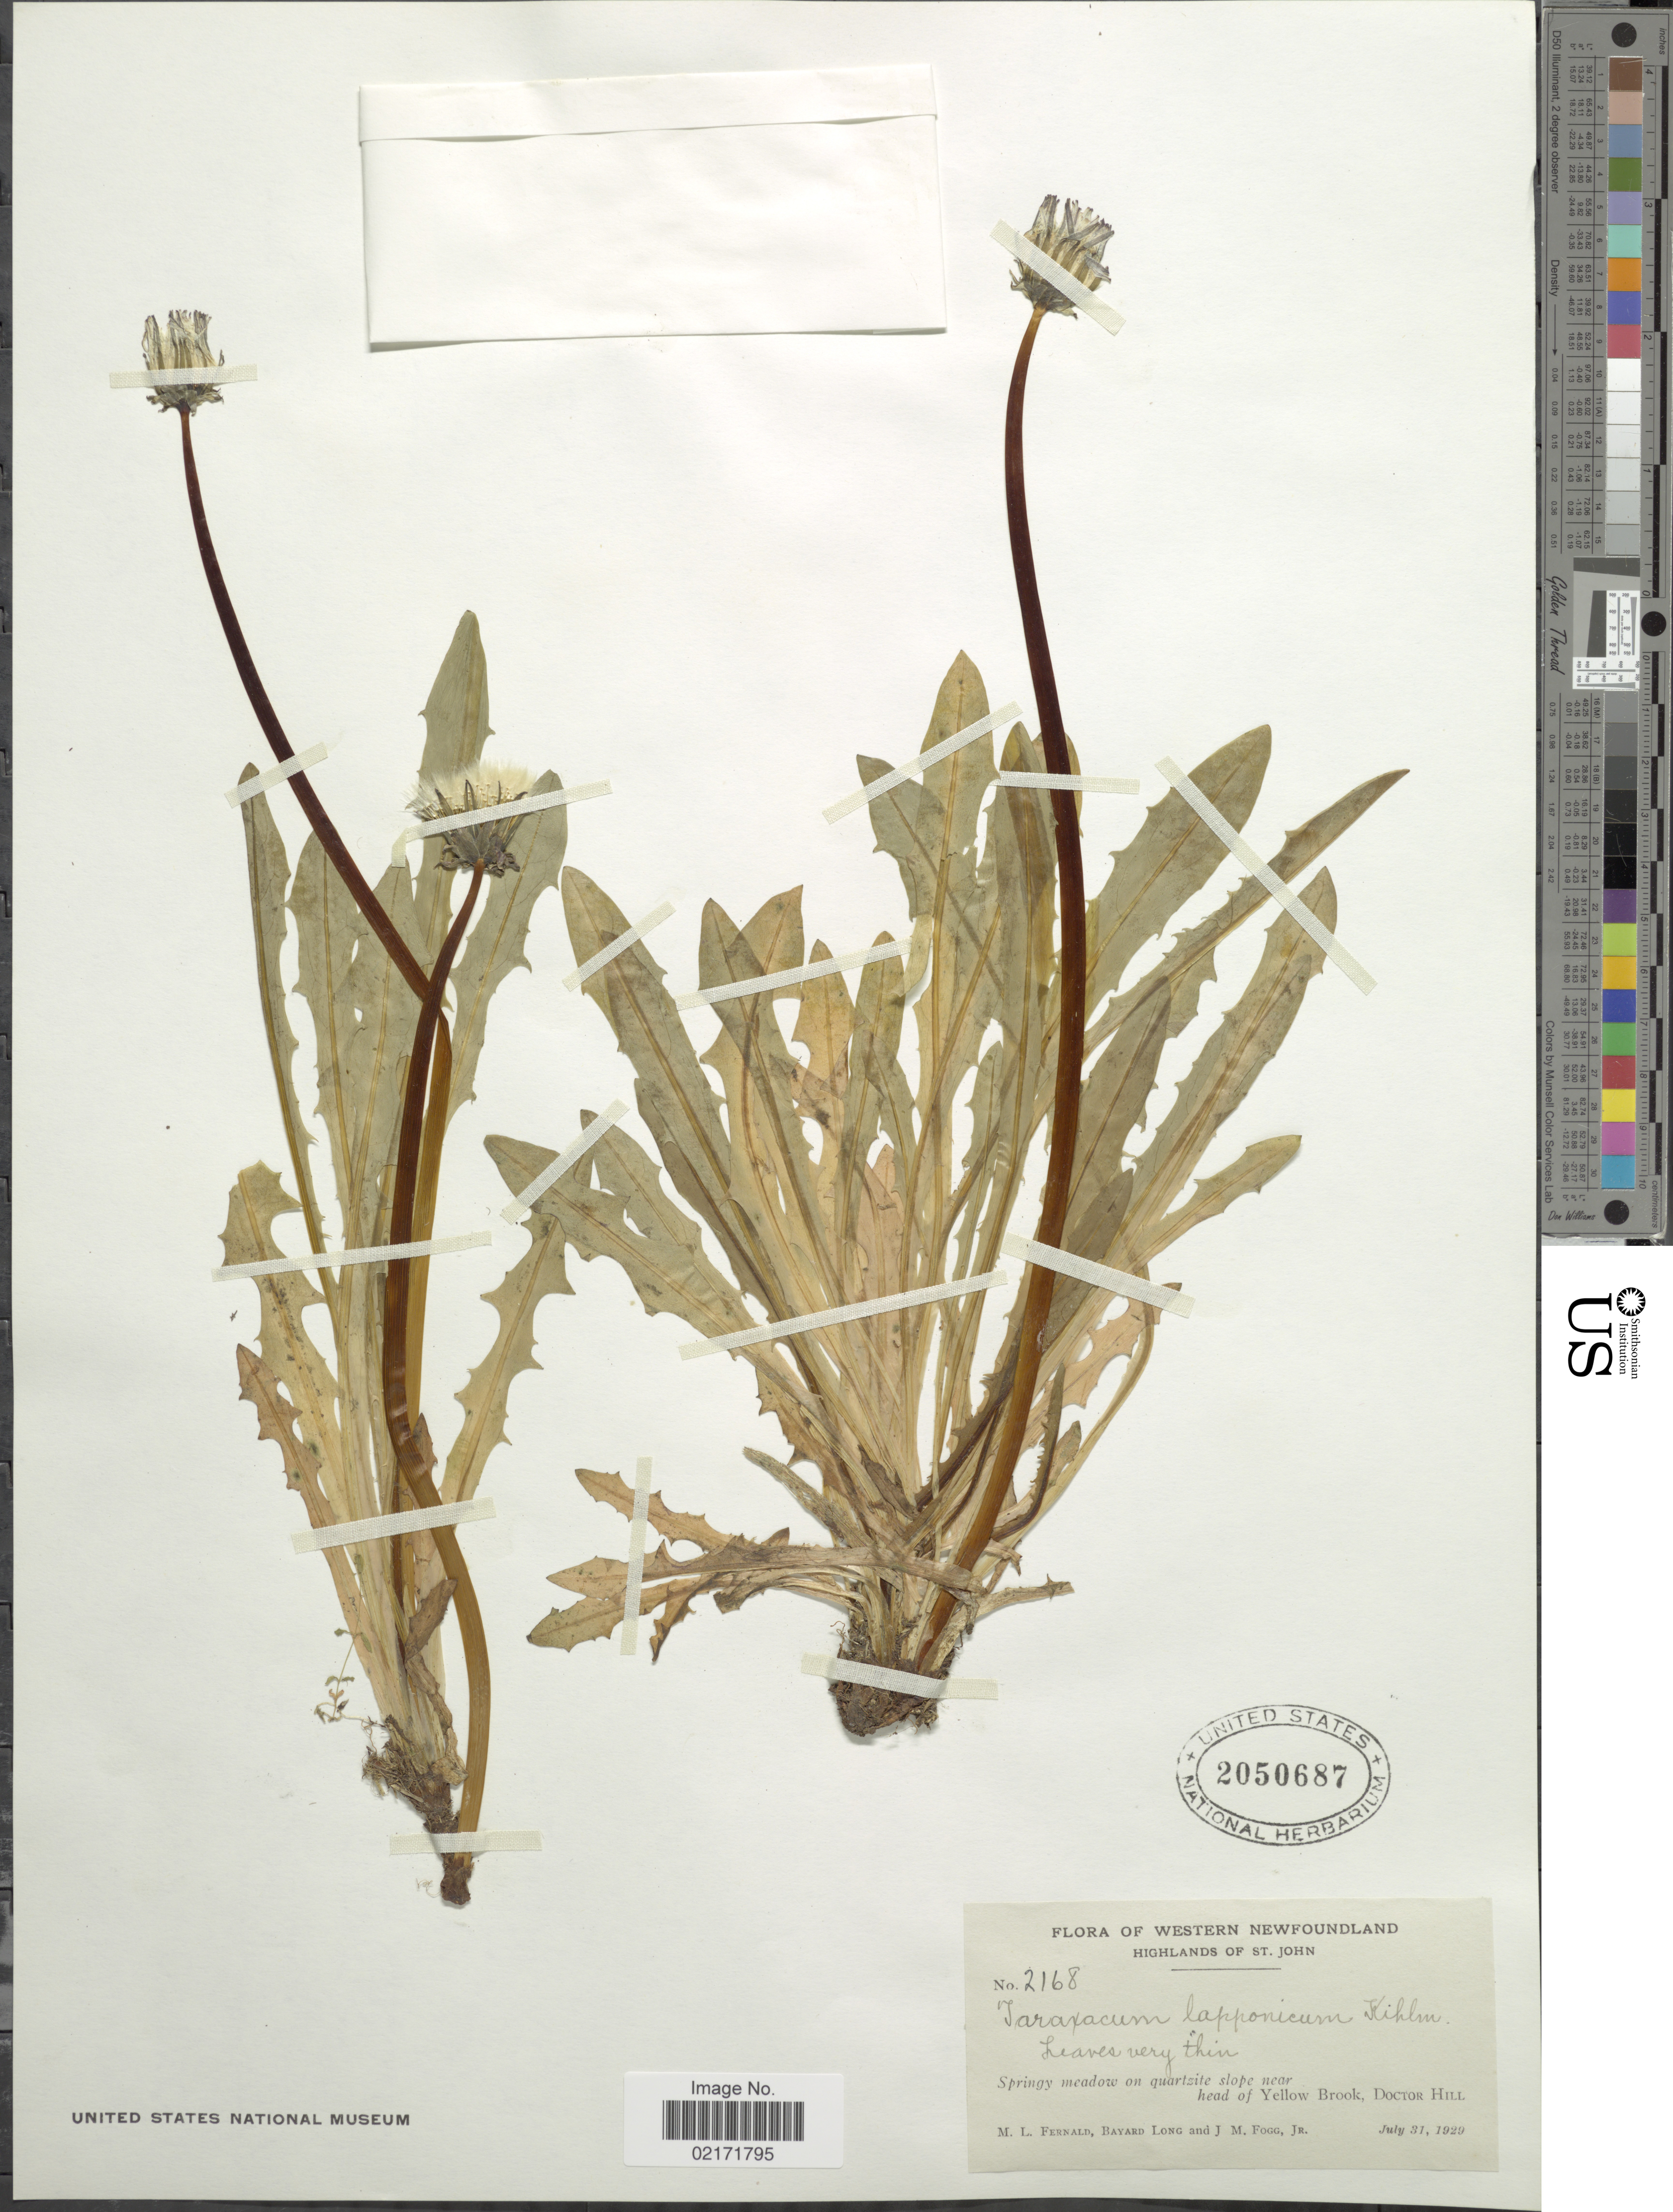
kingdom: Plantae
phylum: Tracheophyta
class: Magnoliopsida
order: Asterales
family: Asteraceae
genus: Taraxacum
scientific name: Taraxacum croceum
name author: Dahlst.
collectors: M. L. Fernald, B. Long & J. Fogg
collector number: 2168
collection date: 1929-07-31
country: Canada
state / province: Newfoundland and Labrador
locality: Western Newfoundland. Highlands of St. John. Springy meadow on quartzite slope near head of Yellow Brook, Doctor Hill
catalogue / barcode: US 2050687